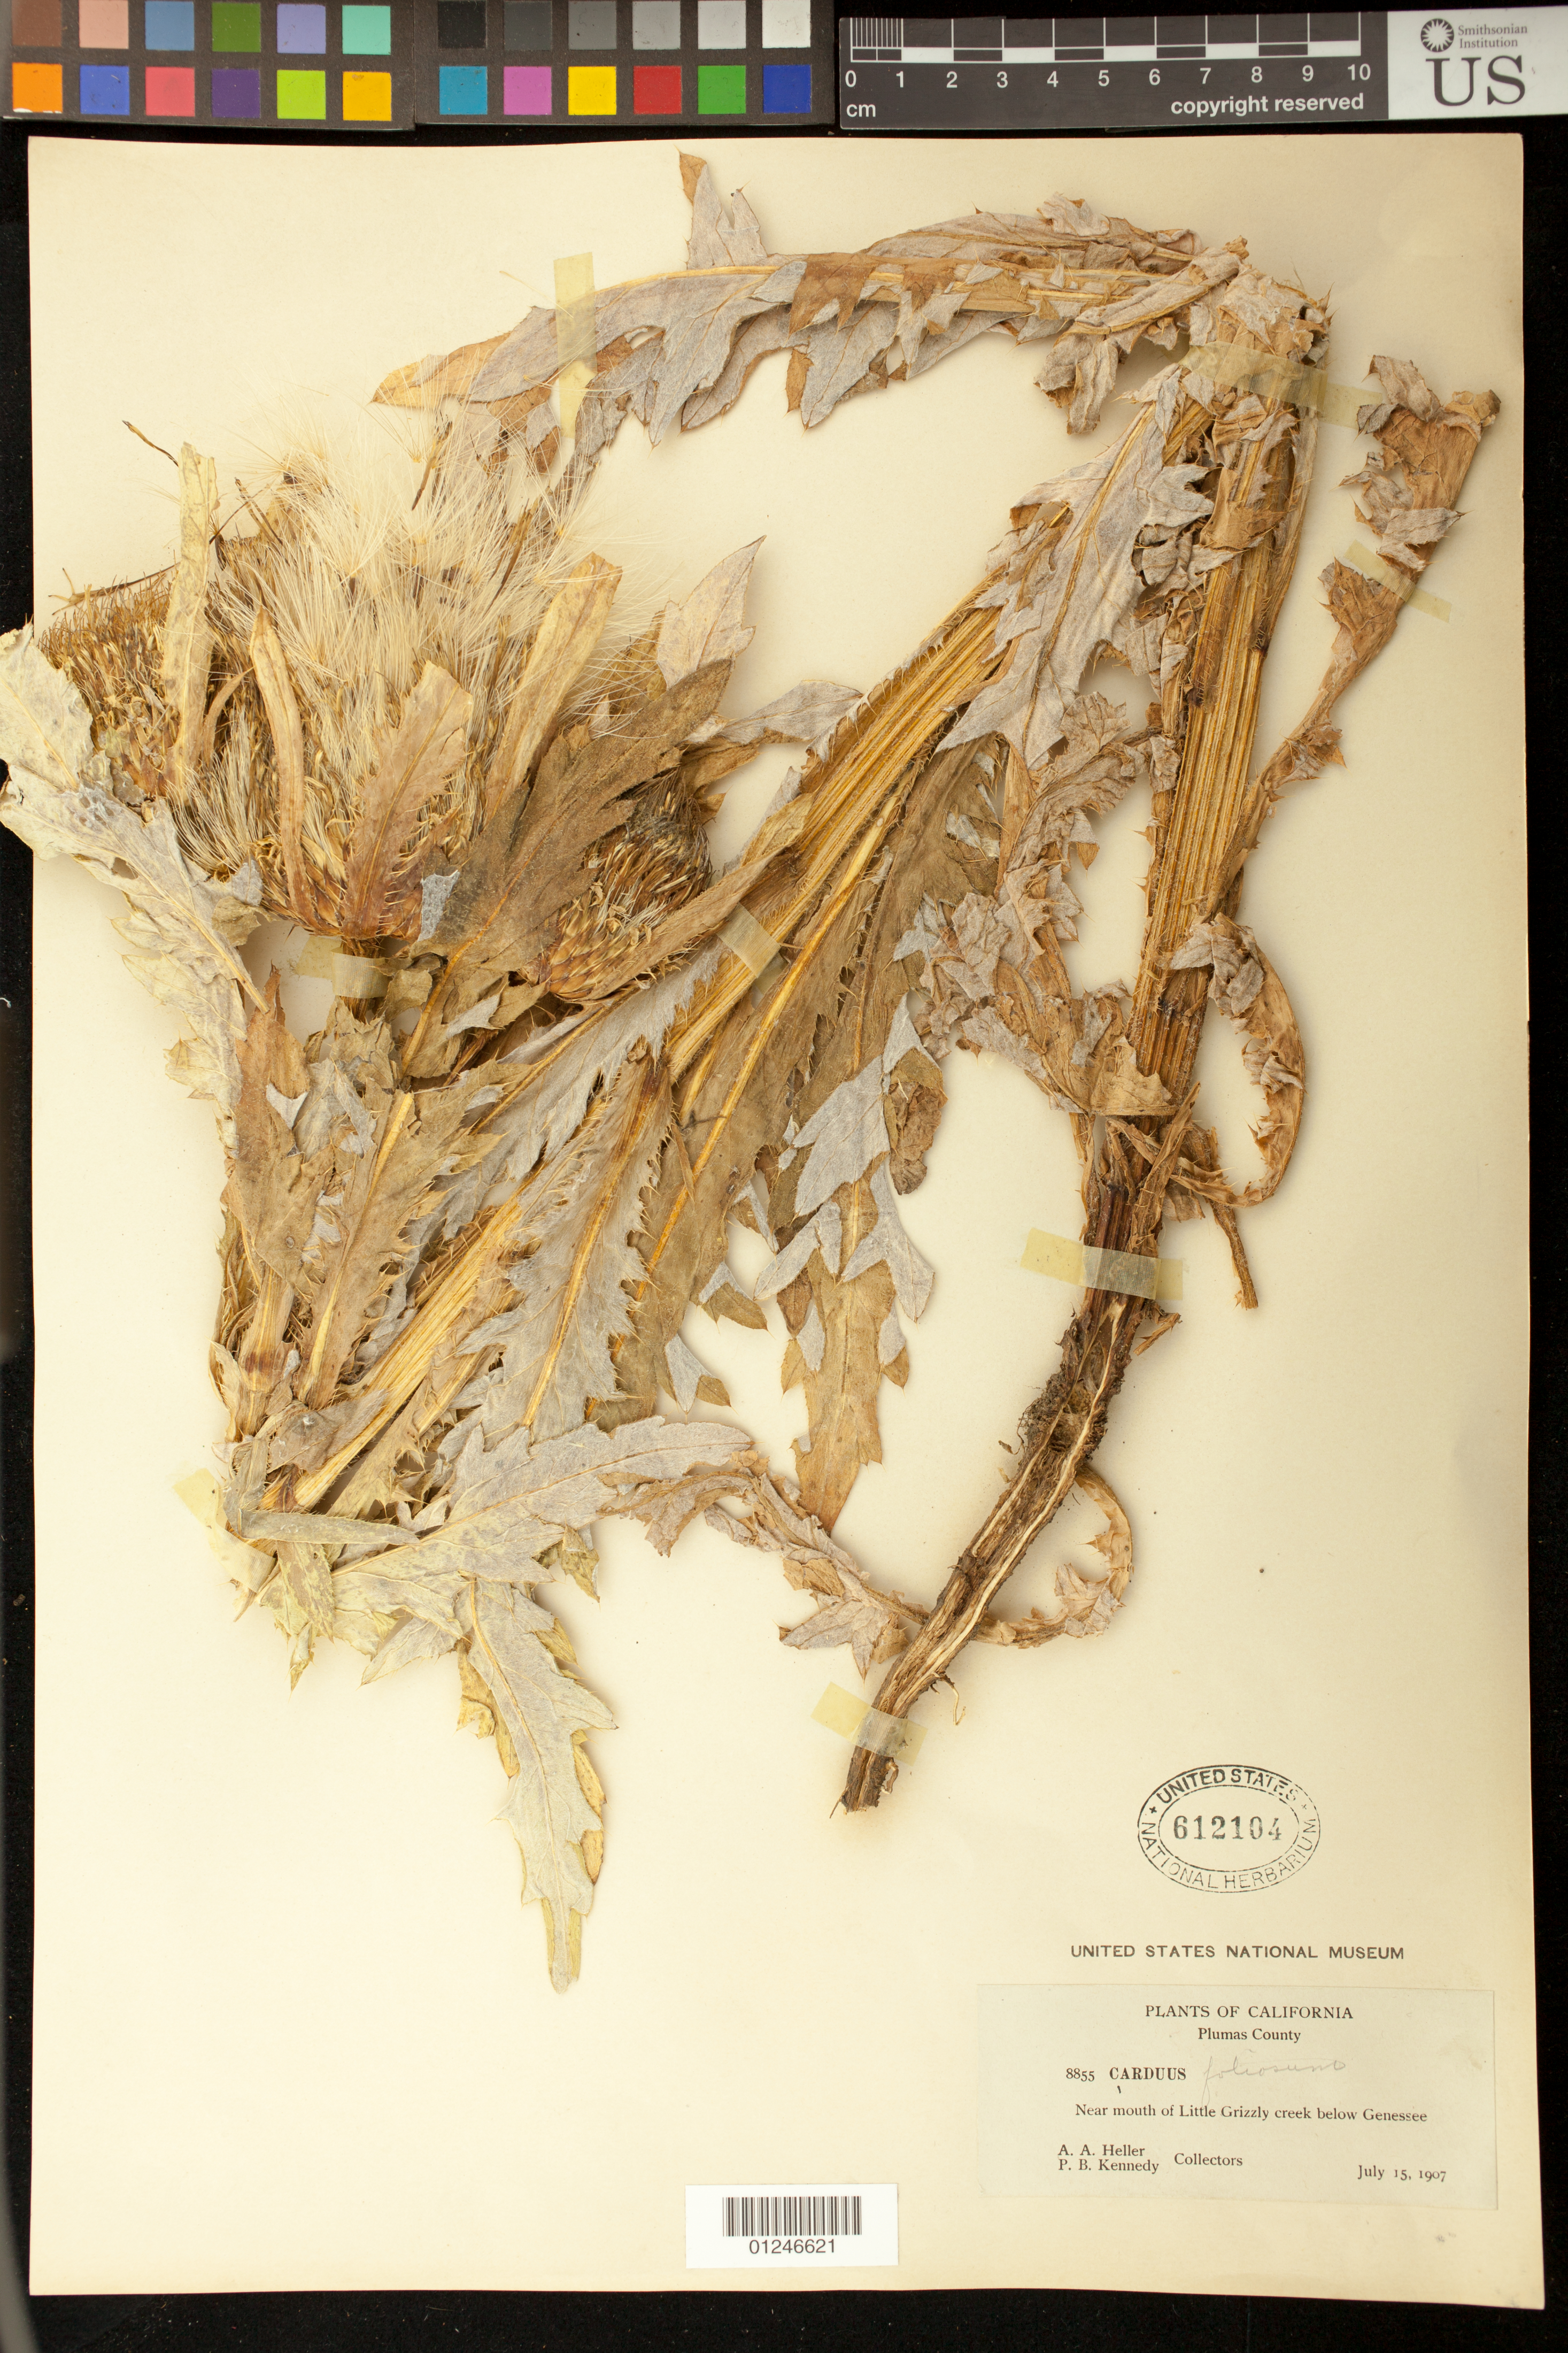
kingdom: Plantae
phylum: Tracheophyta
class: Magnoliopsida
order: Asterales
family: Asteraceae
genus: Cirsium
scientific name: Cirsium foliosum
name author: (Hook.) DC.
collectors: A. A. Heller & P. B. Kennedy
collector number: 8855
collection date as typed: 15 Jul 1907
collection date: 1907-07-15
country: United States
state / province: California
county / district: Plumas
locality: Near mouth of Little Grizzly Creek below Genessee.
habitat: moist meadows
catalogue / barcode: US 612104